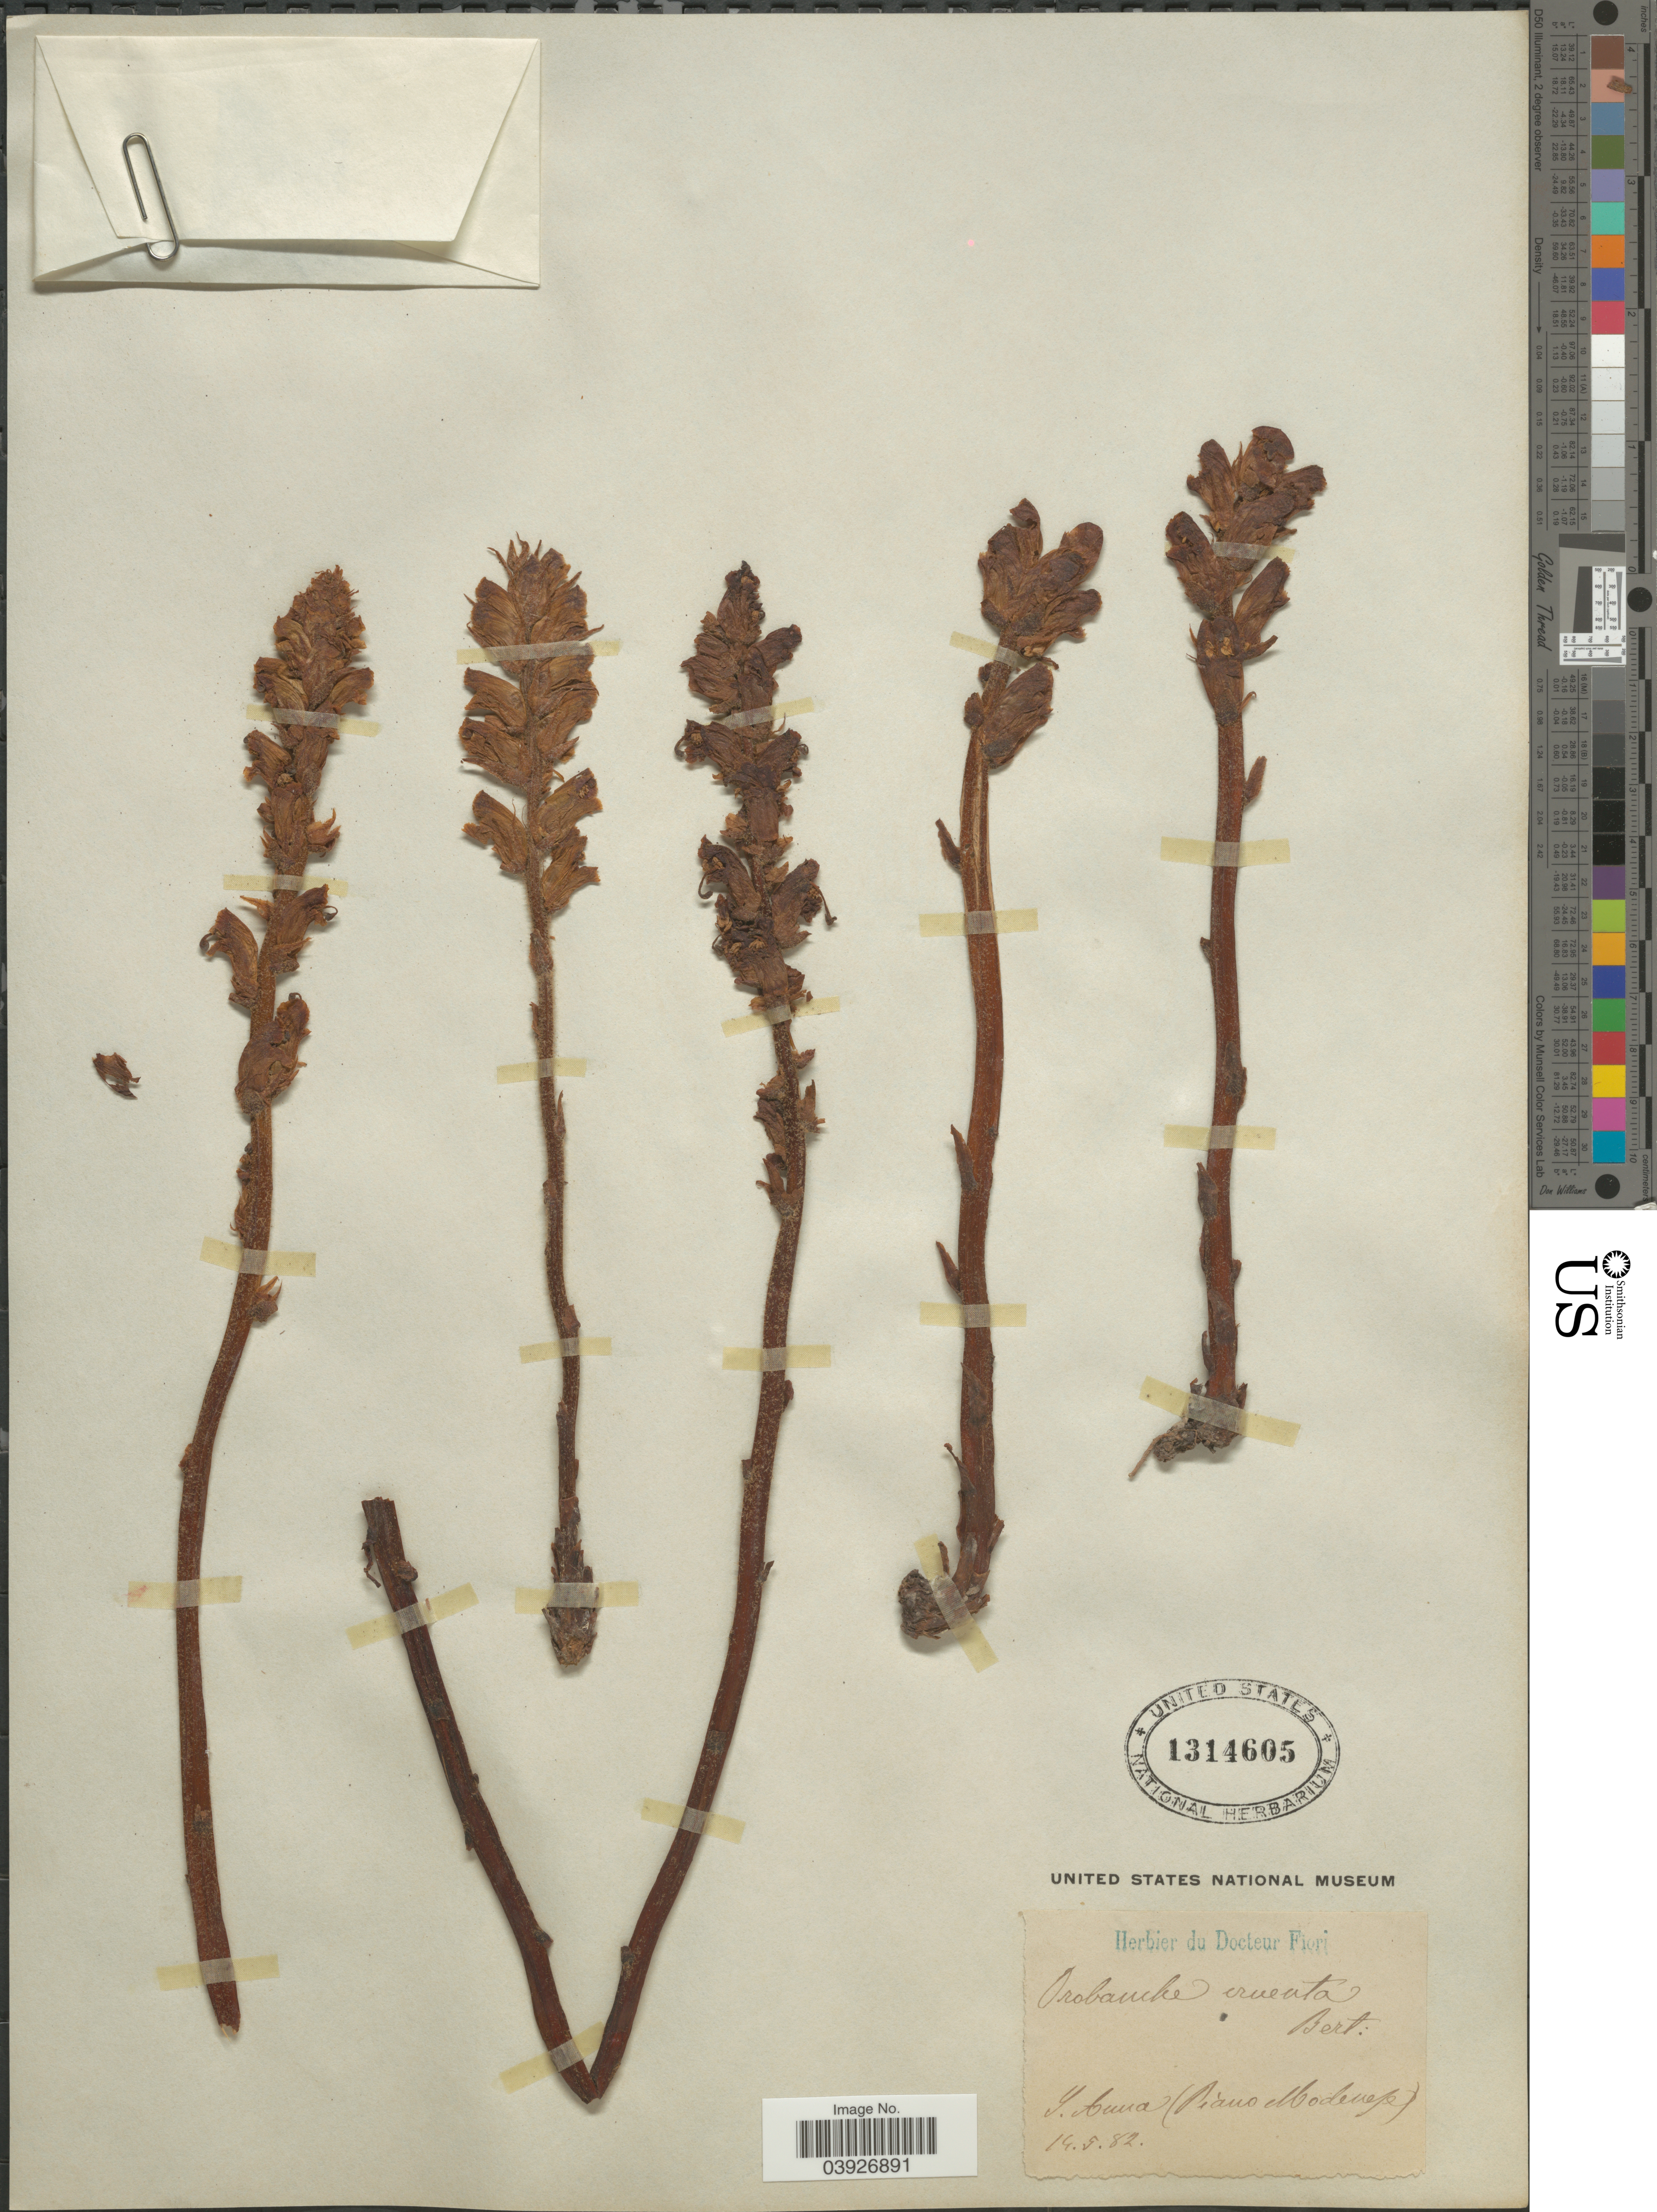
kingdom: Plantae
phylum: Tracheophyta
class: Magnoliopsida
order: Lamiales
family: Orobanchaceae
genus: Orobanche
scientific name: Orobanche cruenta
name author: Bertol.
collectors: ex herb. Docteur Fiori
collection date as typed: Transcribed d/m/y: 14/5/82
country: Italy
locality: S. buna (Piano Modenesse).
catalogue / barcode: US 1314605